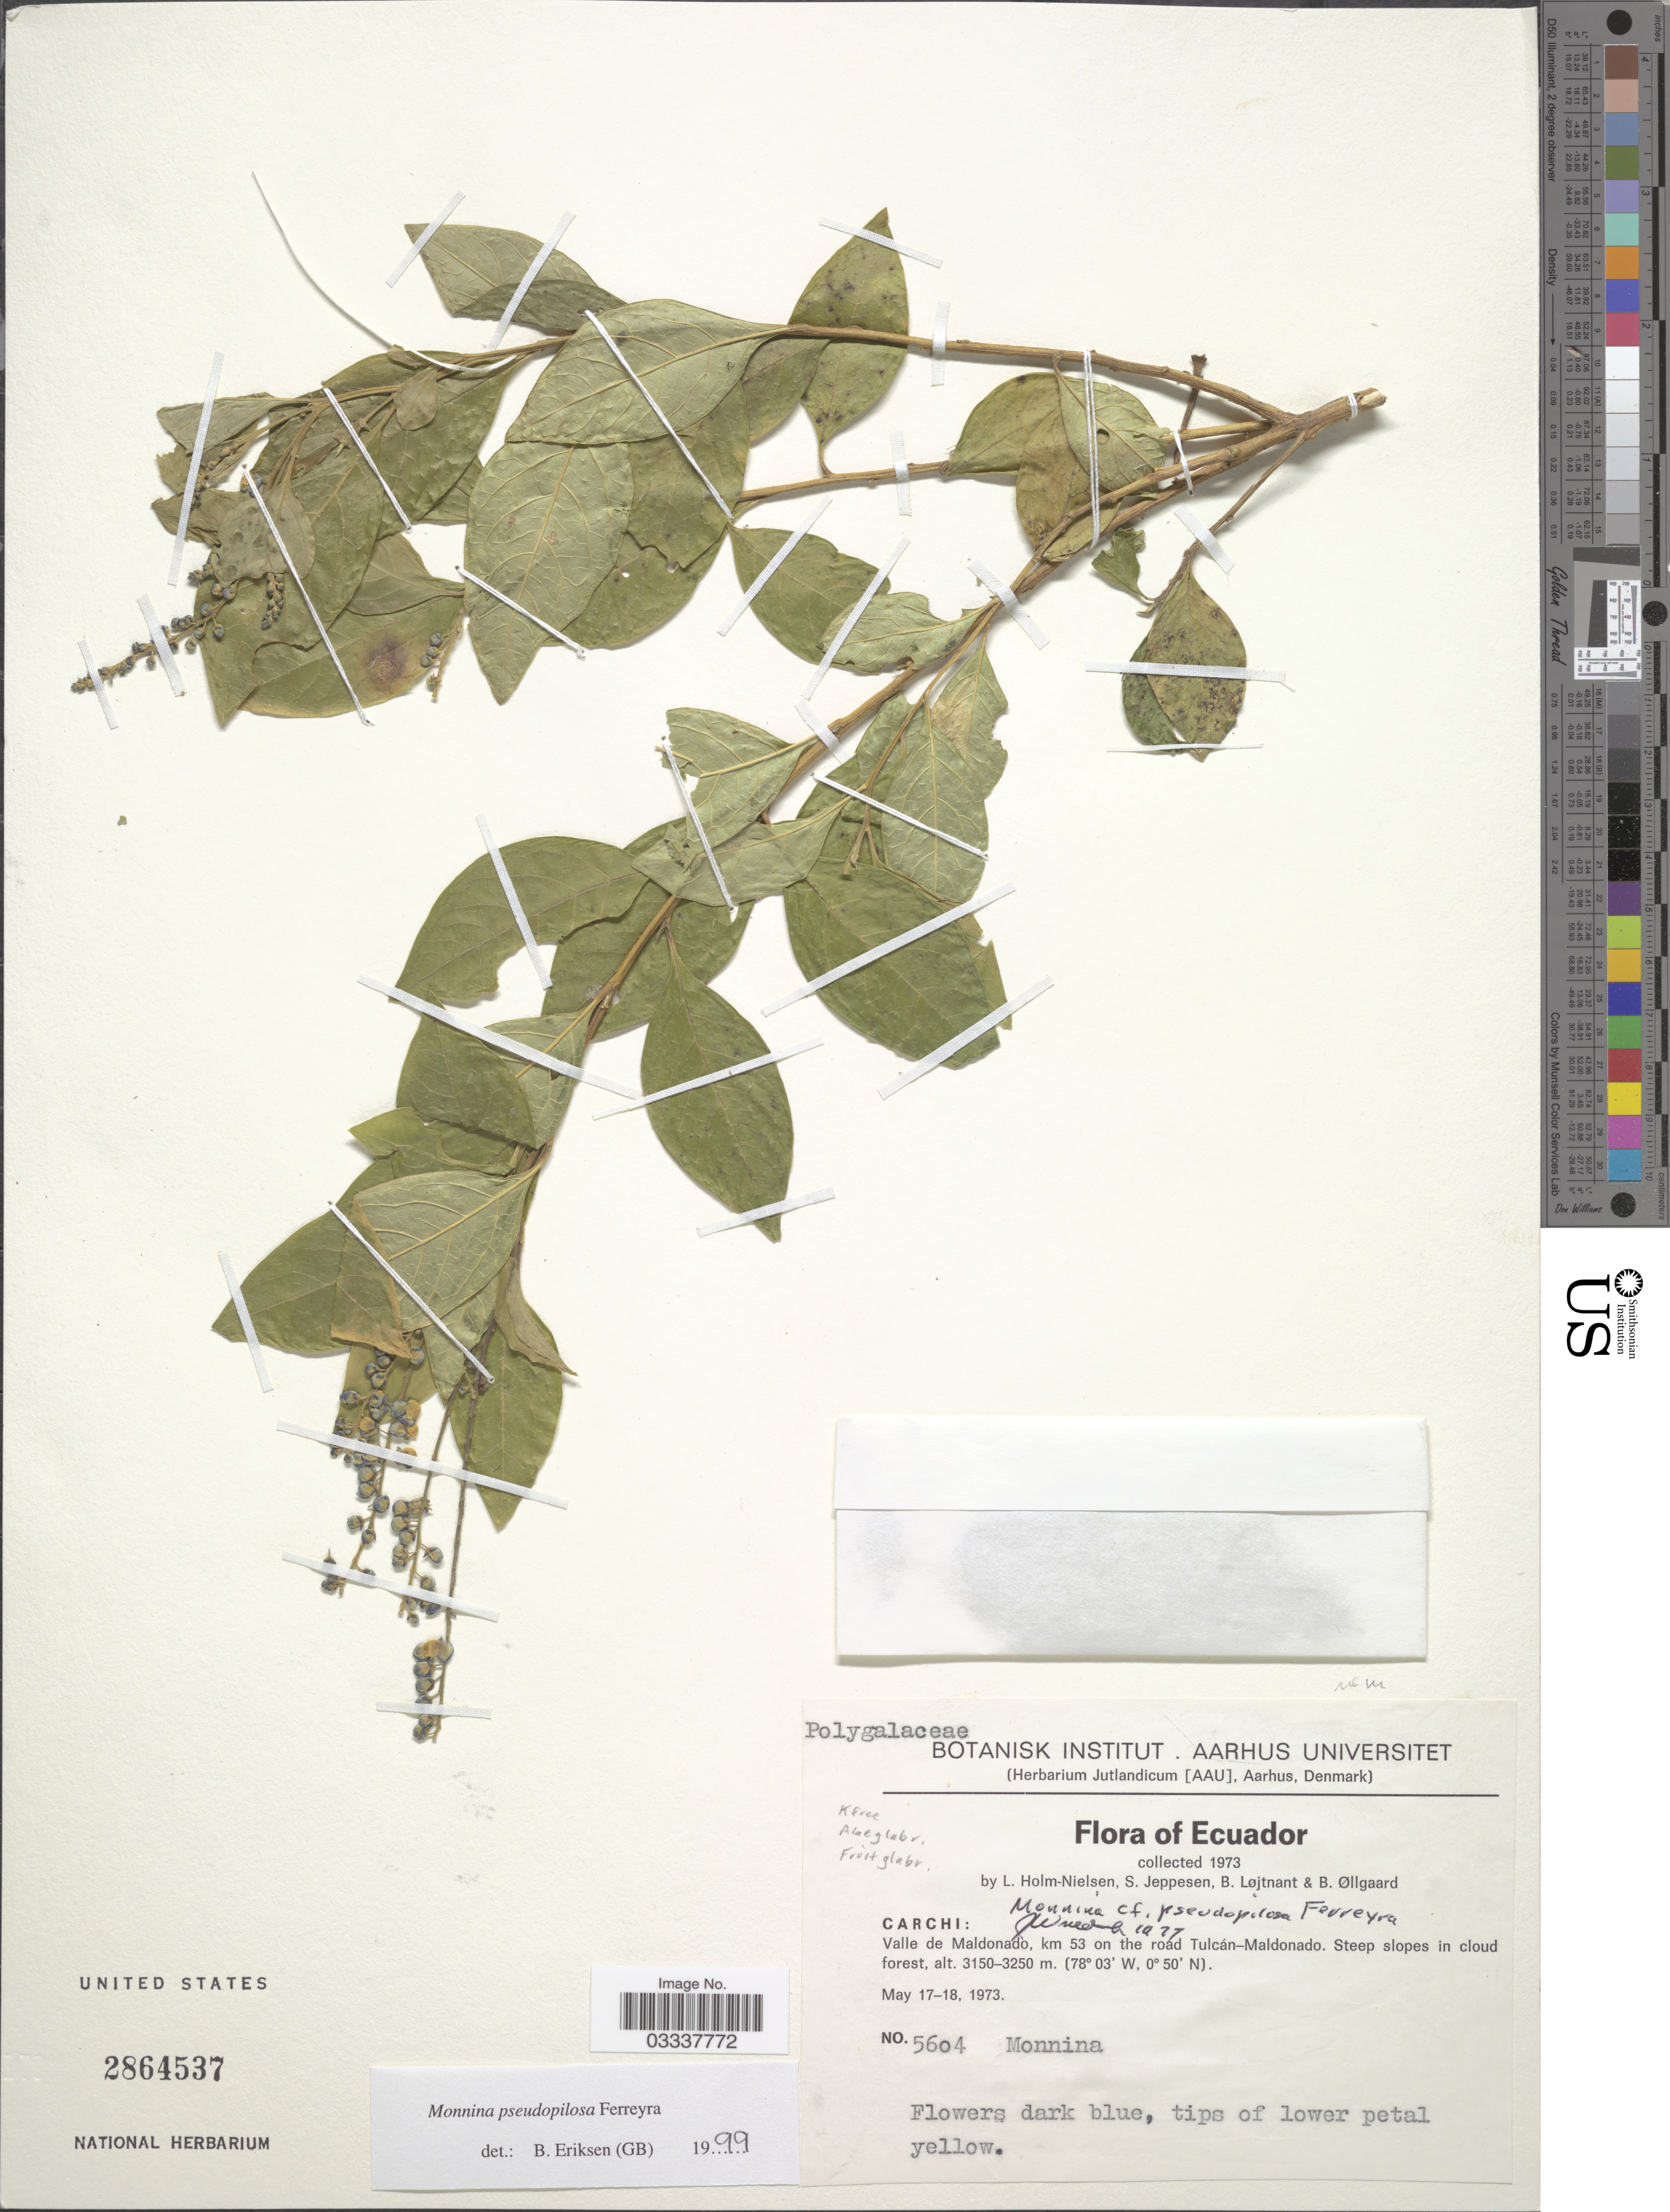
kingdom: Plantae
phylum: Tracheophyta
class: Magnoliopsida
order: Fabales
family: Polygalaceae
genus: Monnina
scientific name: Monnina pseudopilosa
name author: Ferreyra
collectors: L. Holm-Nielsen, S. Jeppesen, B. Löjtnant & B. Øllgaard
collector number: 5604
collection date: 1973-05-17/1973-05-18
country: Ecuador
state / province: Carchi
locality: Valle de Maldonado, km 53 on the road Tulcán-Maldonado.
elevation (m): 3150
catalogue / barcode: US 2864537